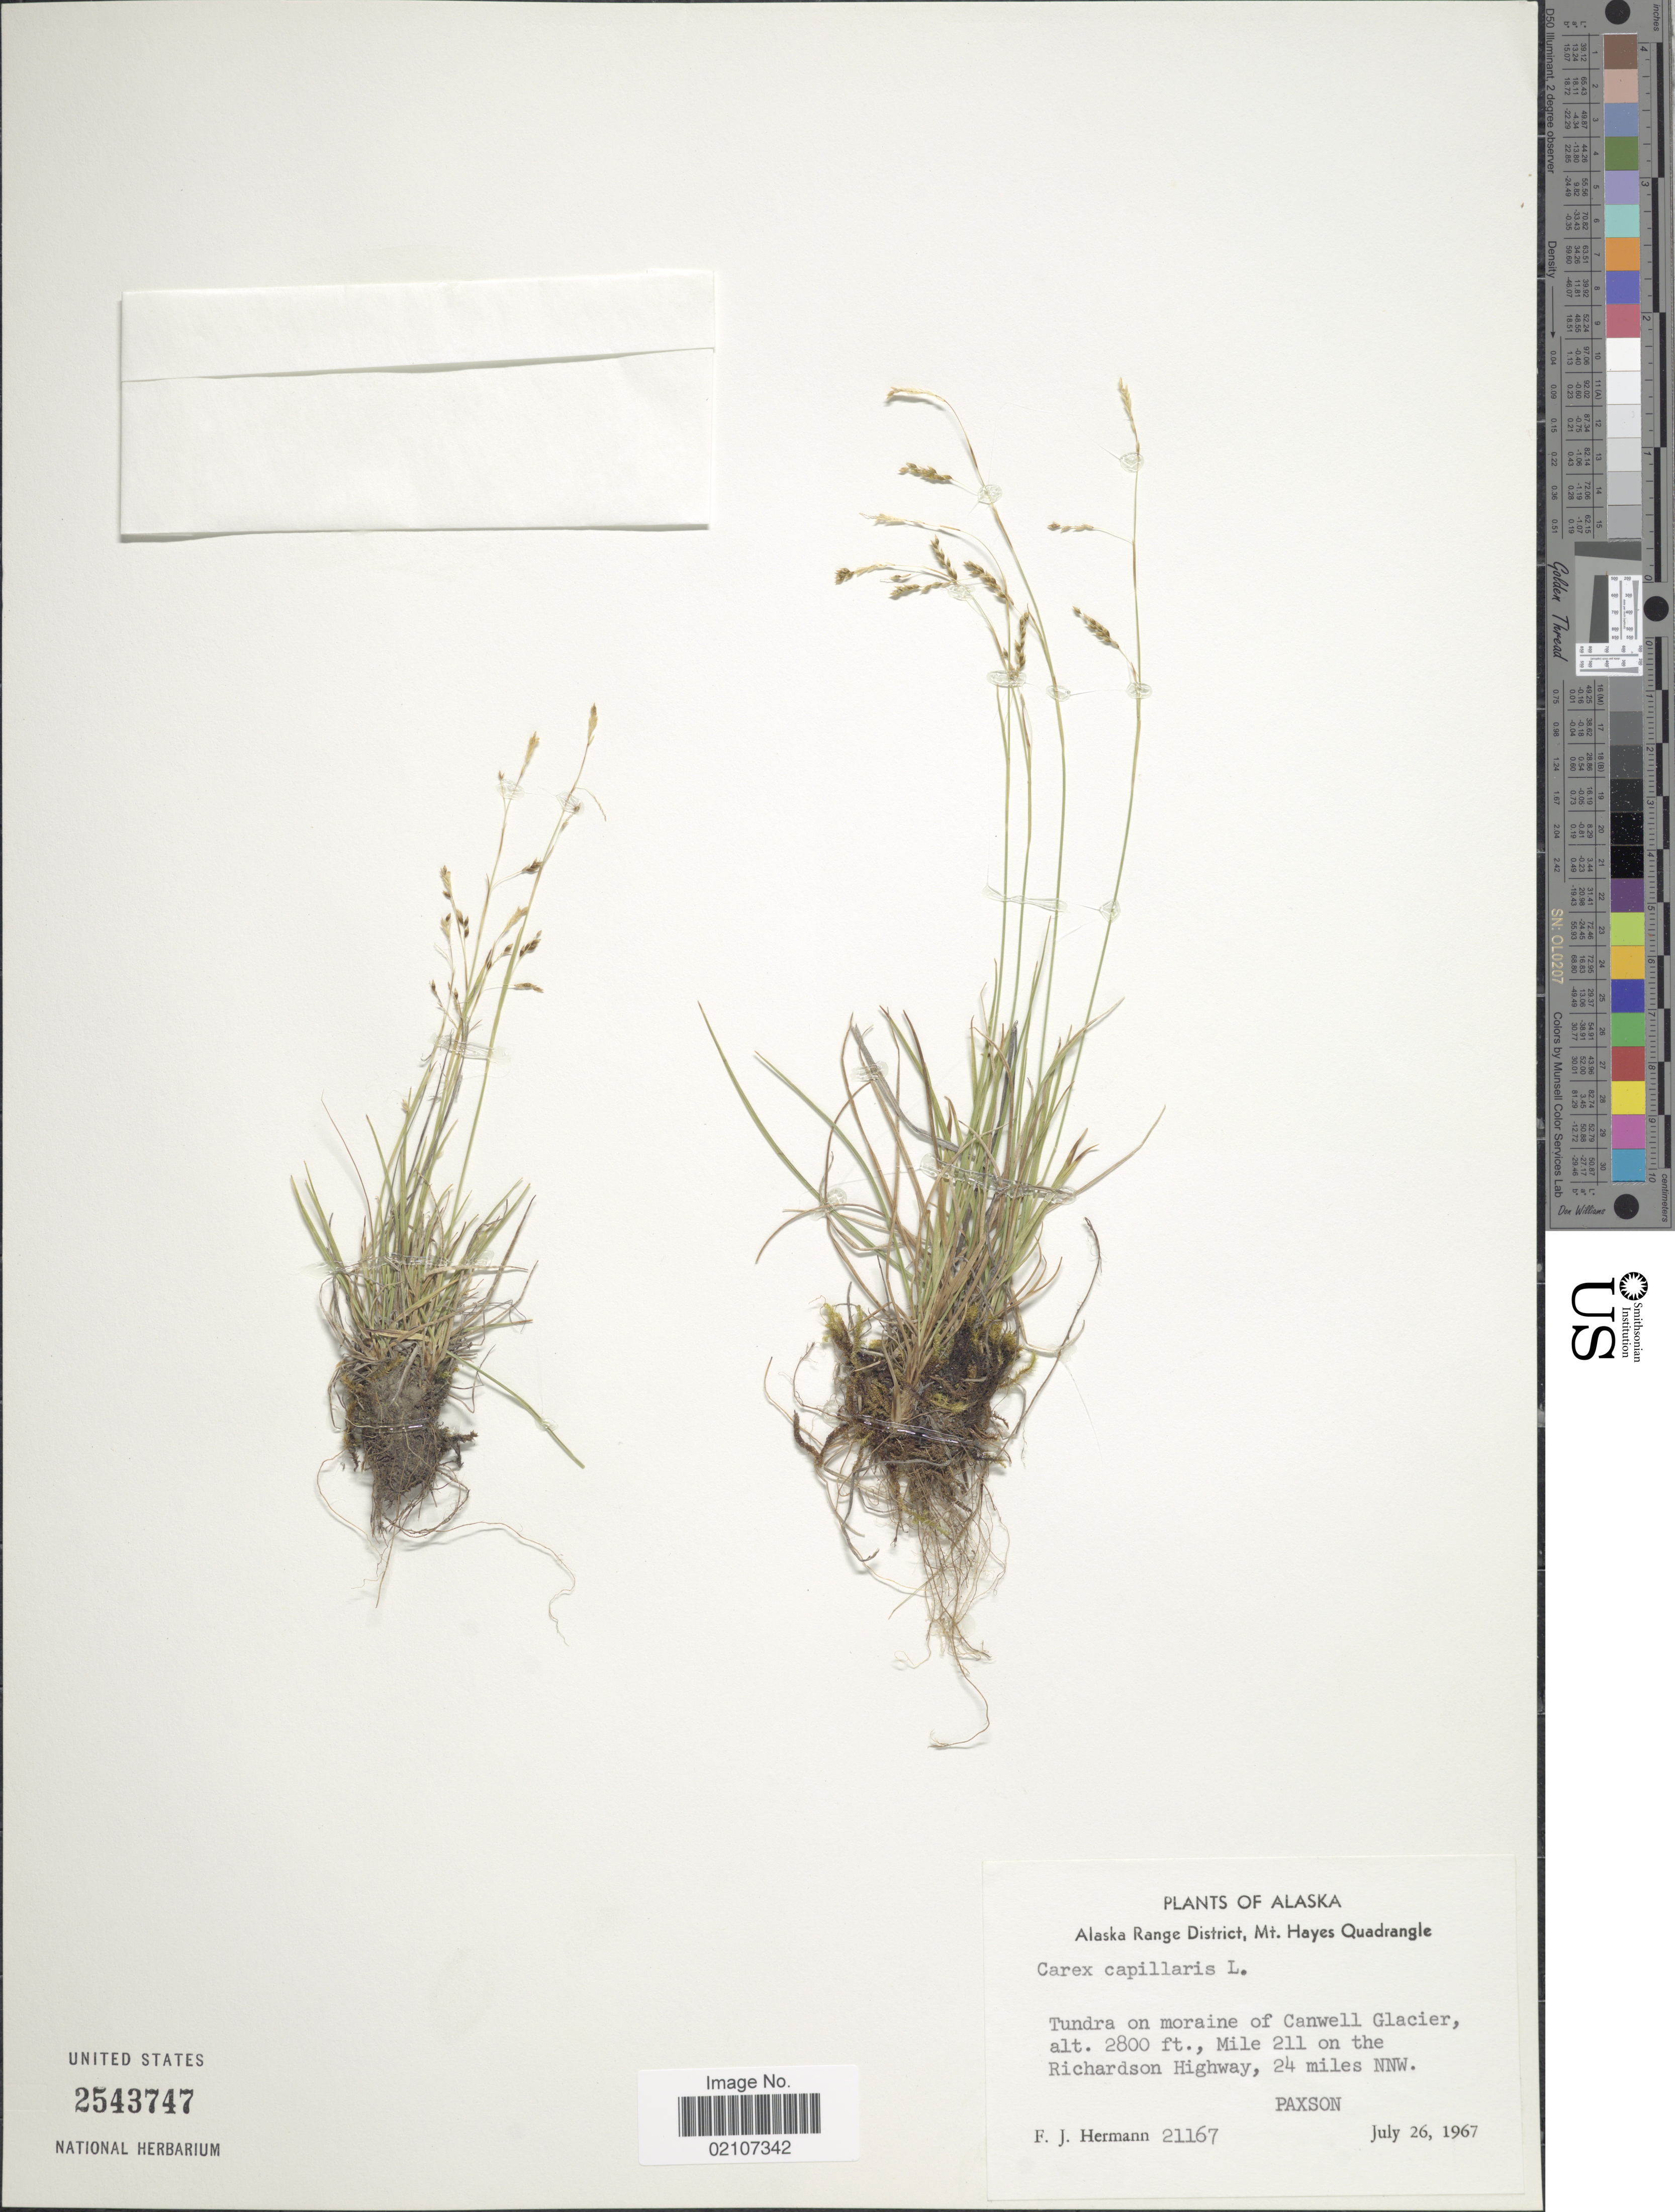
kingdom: Plantae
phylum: Tracheophyta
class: Liliopsida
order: Poales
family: Cyperaceae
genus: Carex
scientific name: Carex capillaris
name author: L.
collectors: F. J. Hermann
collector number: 21167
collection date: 1967-07-26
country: United States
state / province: Alaska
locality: Alaska Range District, Mt. Hayes Quadrangle. Tundra on moraine of Canwell Glacier, Mile 211 on the Richardson Highway, 24 miles NNW. Paxson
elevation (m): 853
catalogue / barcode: US 2543747